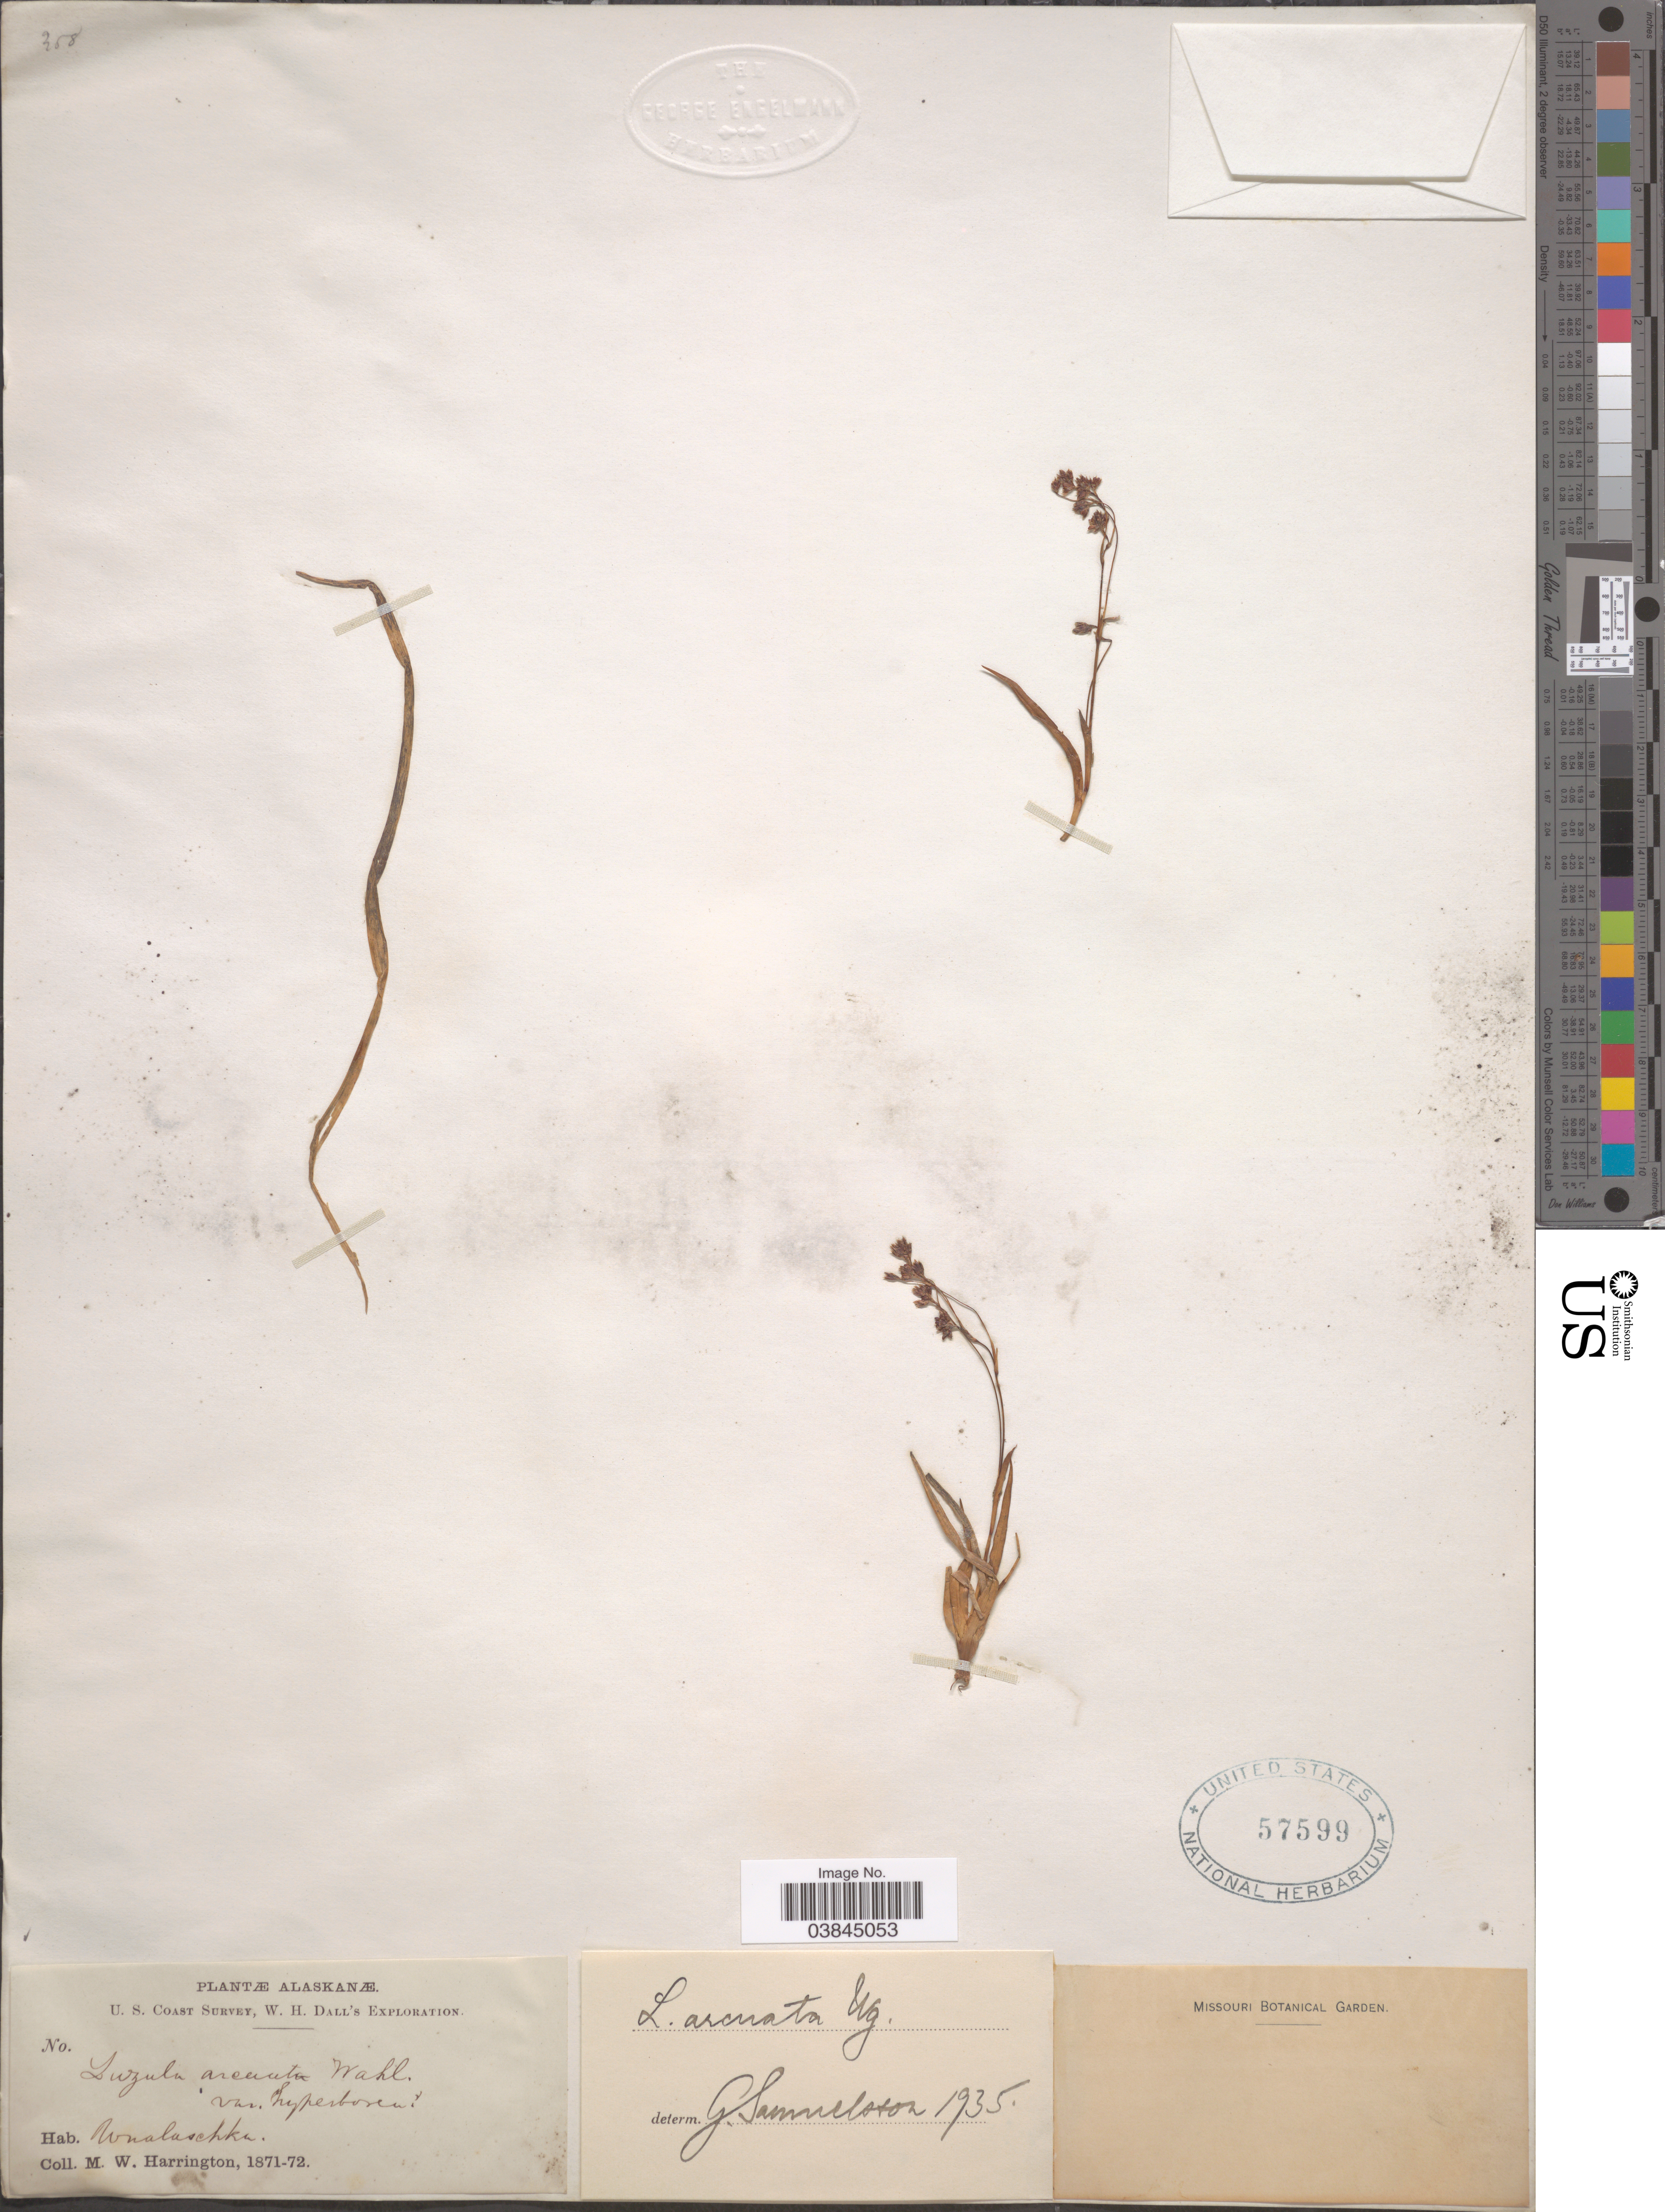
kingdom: Plantae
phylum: Tracheophyta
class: Liliopsida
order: Poales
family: Juncaceae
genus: Luzula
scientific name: Luzula arcuata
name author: (Wahlenb.) Sw.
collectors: M. W. Harrington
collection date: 1871/1872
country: United States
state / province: Alaska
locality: Unalaschka.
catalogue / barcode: US 57599